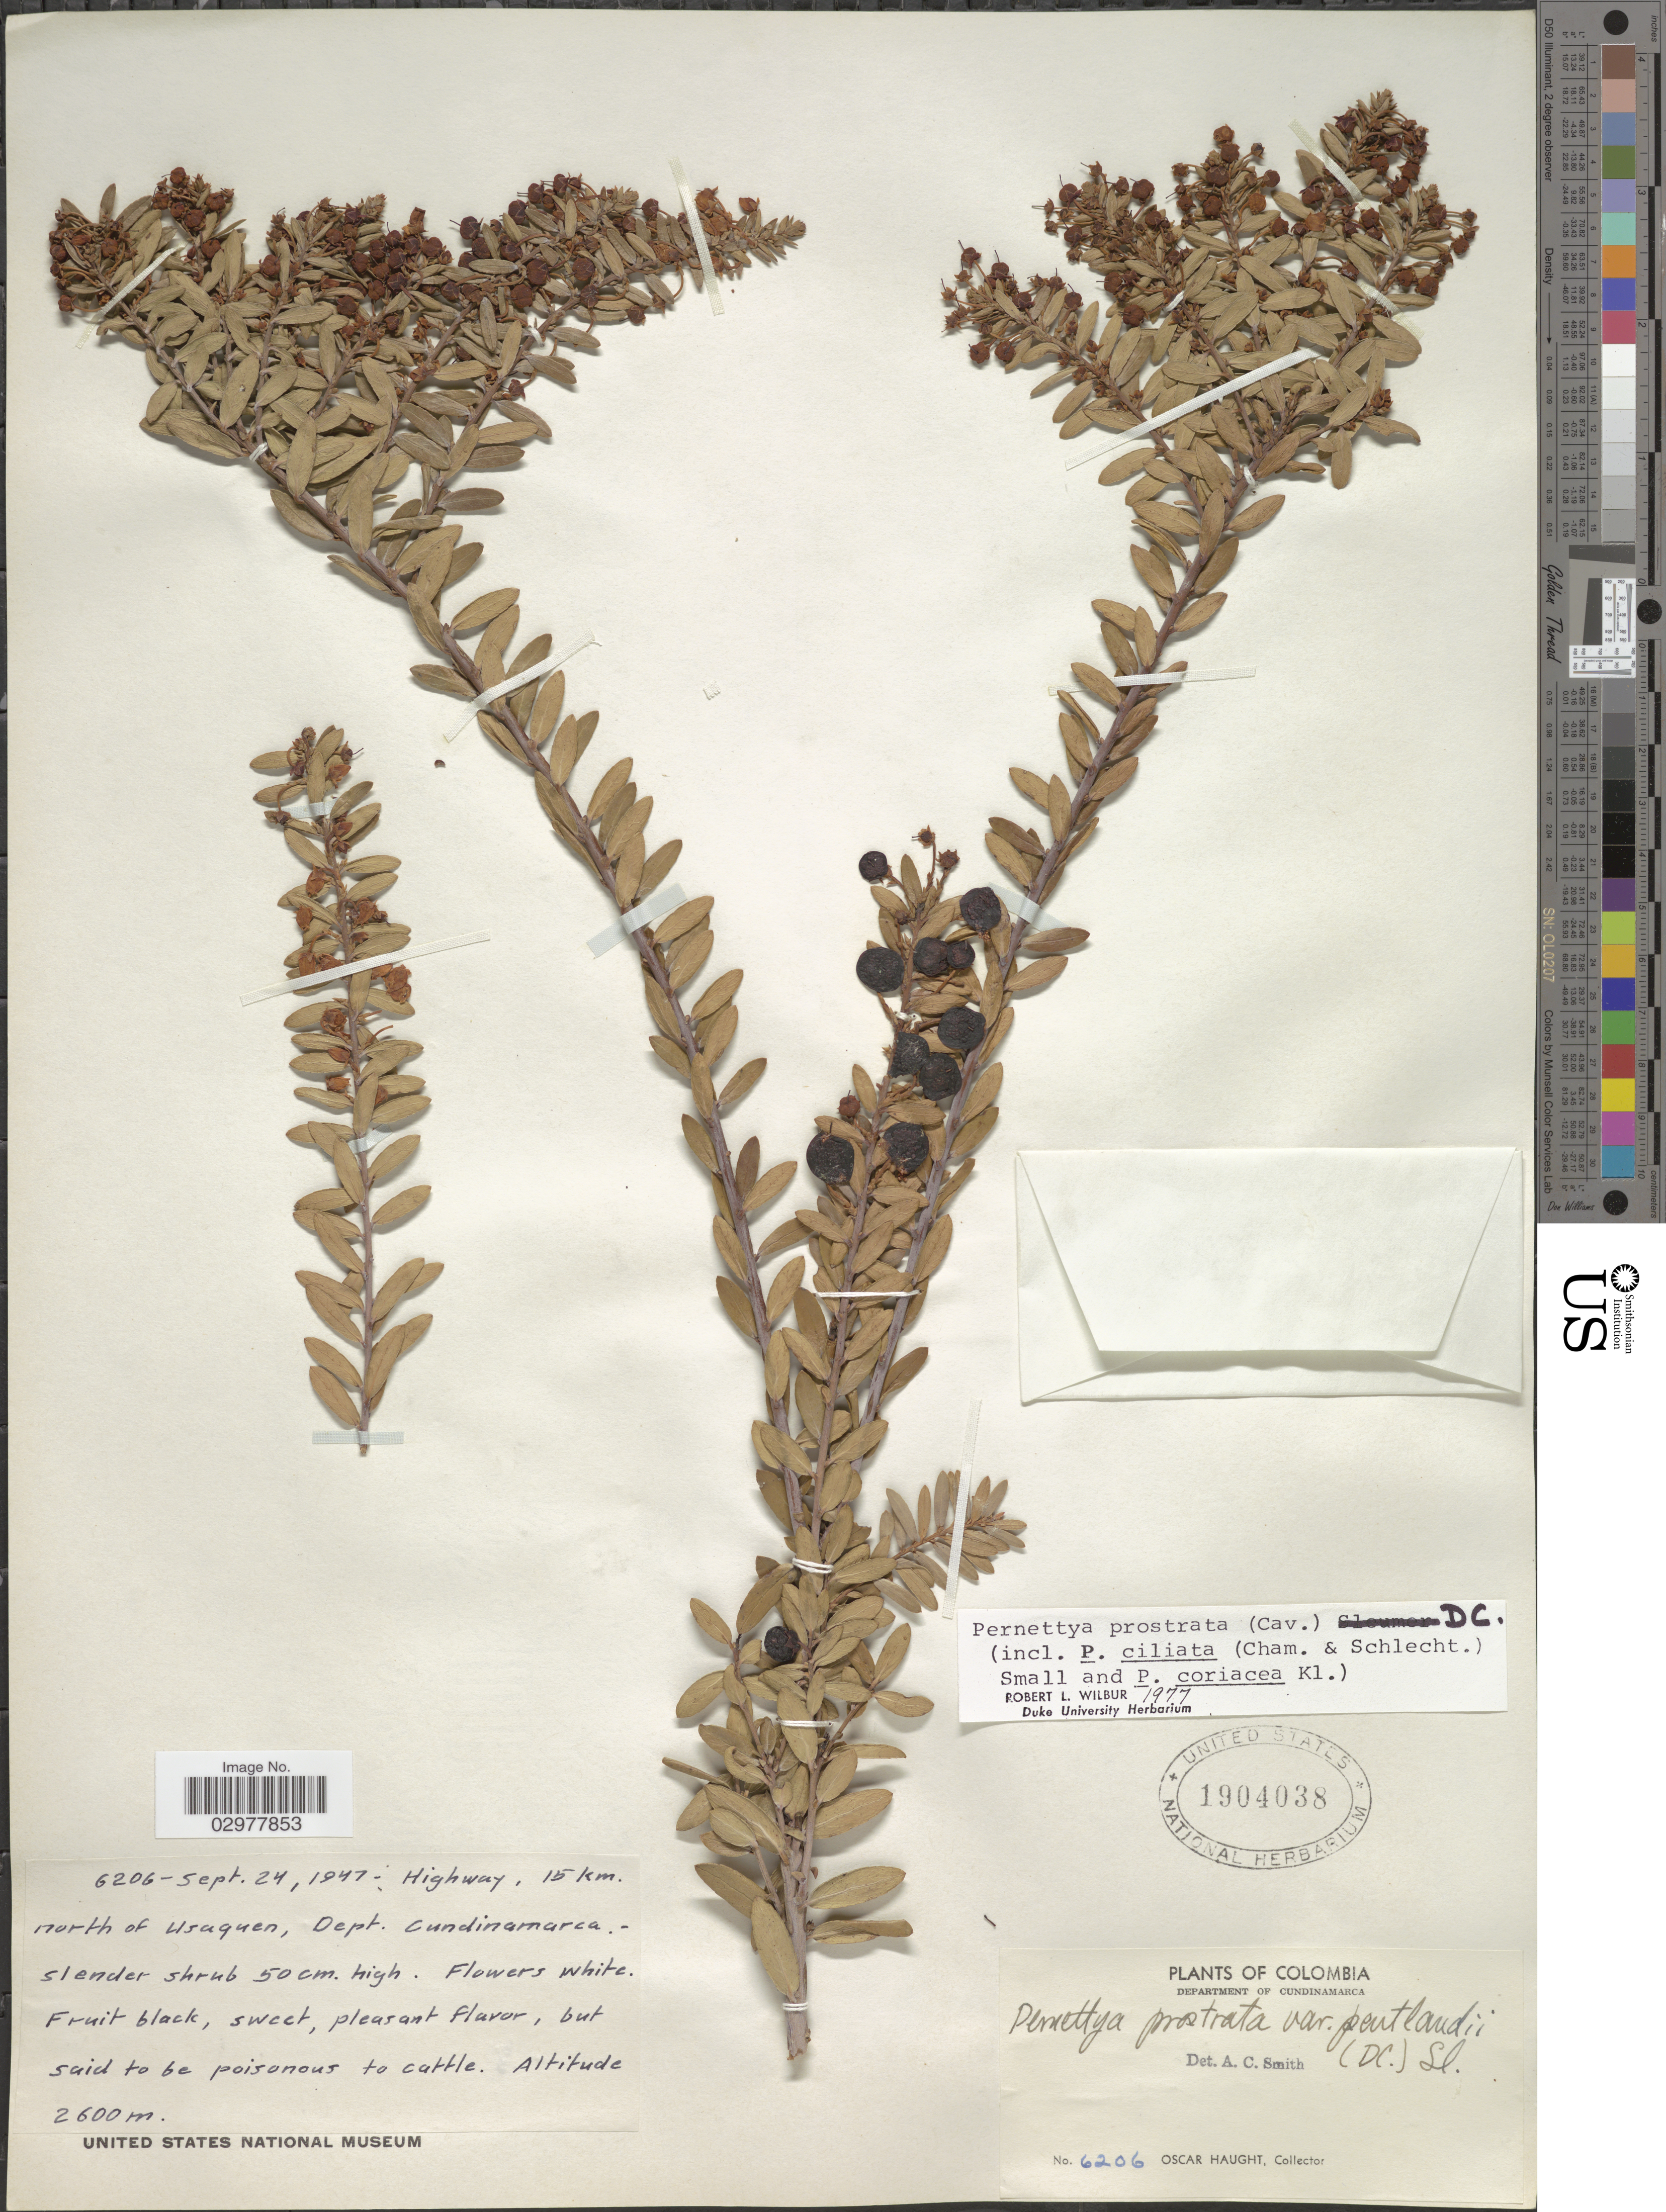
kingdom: Plantae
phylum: Tracheophyta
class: Magnoliopsida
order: Ericales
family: Ericaceae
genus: Pernettya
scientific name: Pernettya prostrata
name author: (Cav.) DC.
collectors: O. L. Haught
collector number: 6206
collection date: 1947-09-24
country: Colombia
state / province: Cundinamarca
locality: Highway, 15 km. north of Usaquen, Department of Cundinamarca.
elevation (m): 2600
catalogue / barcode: US 1904038